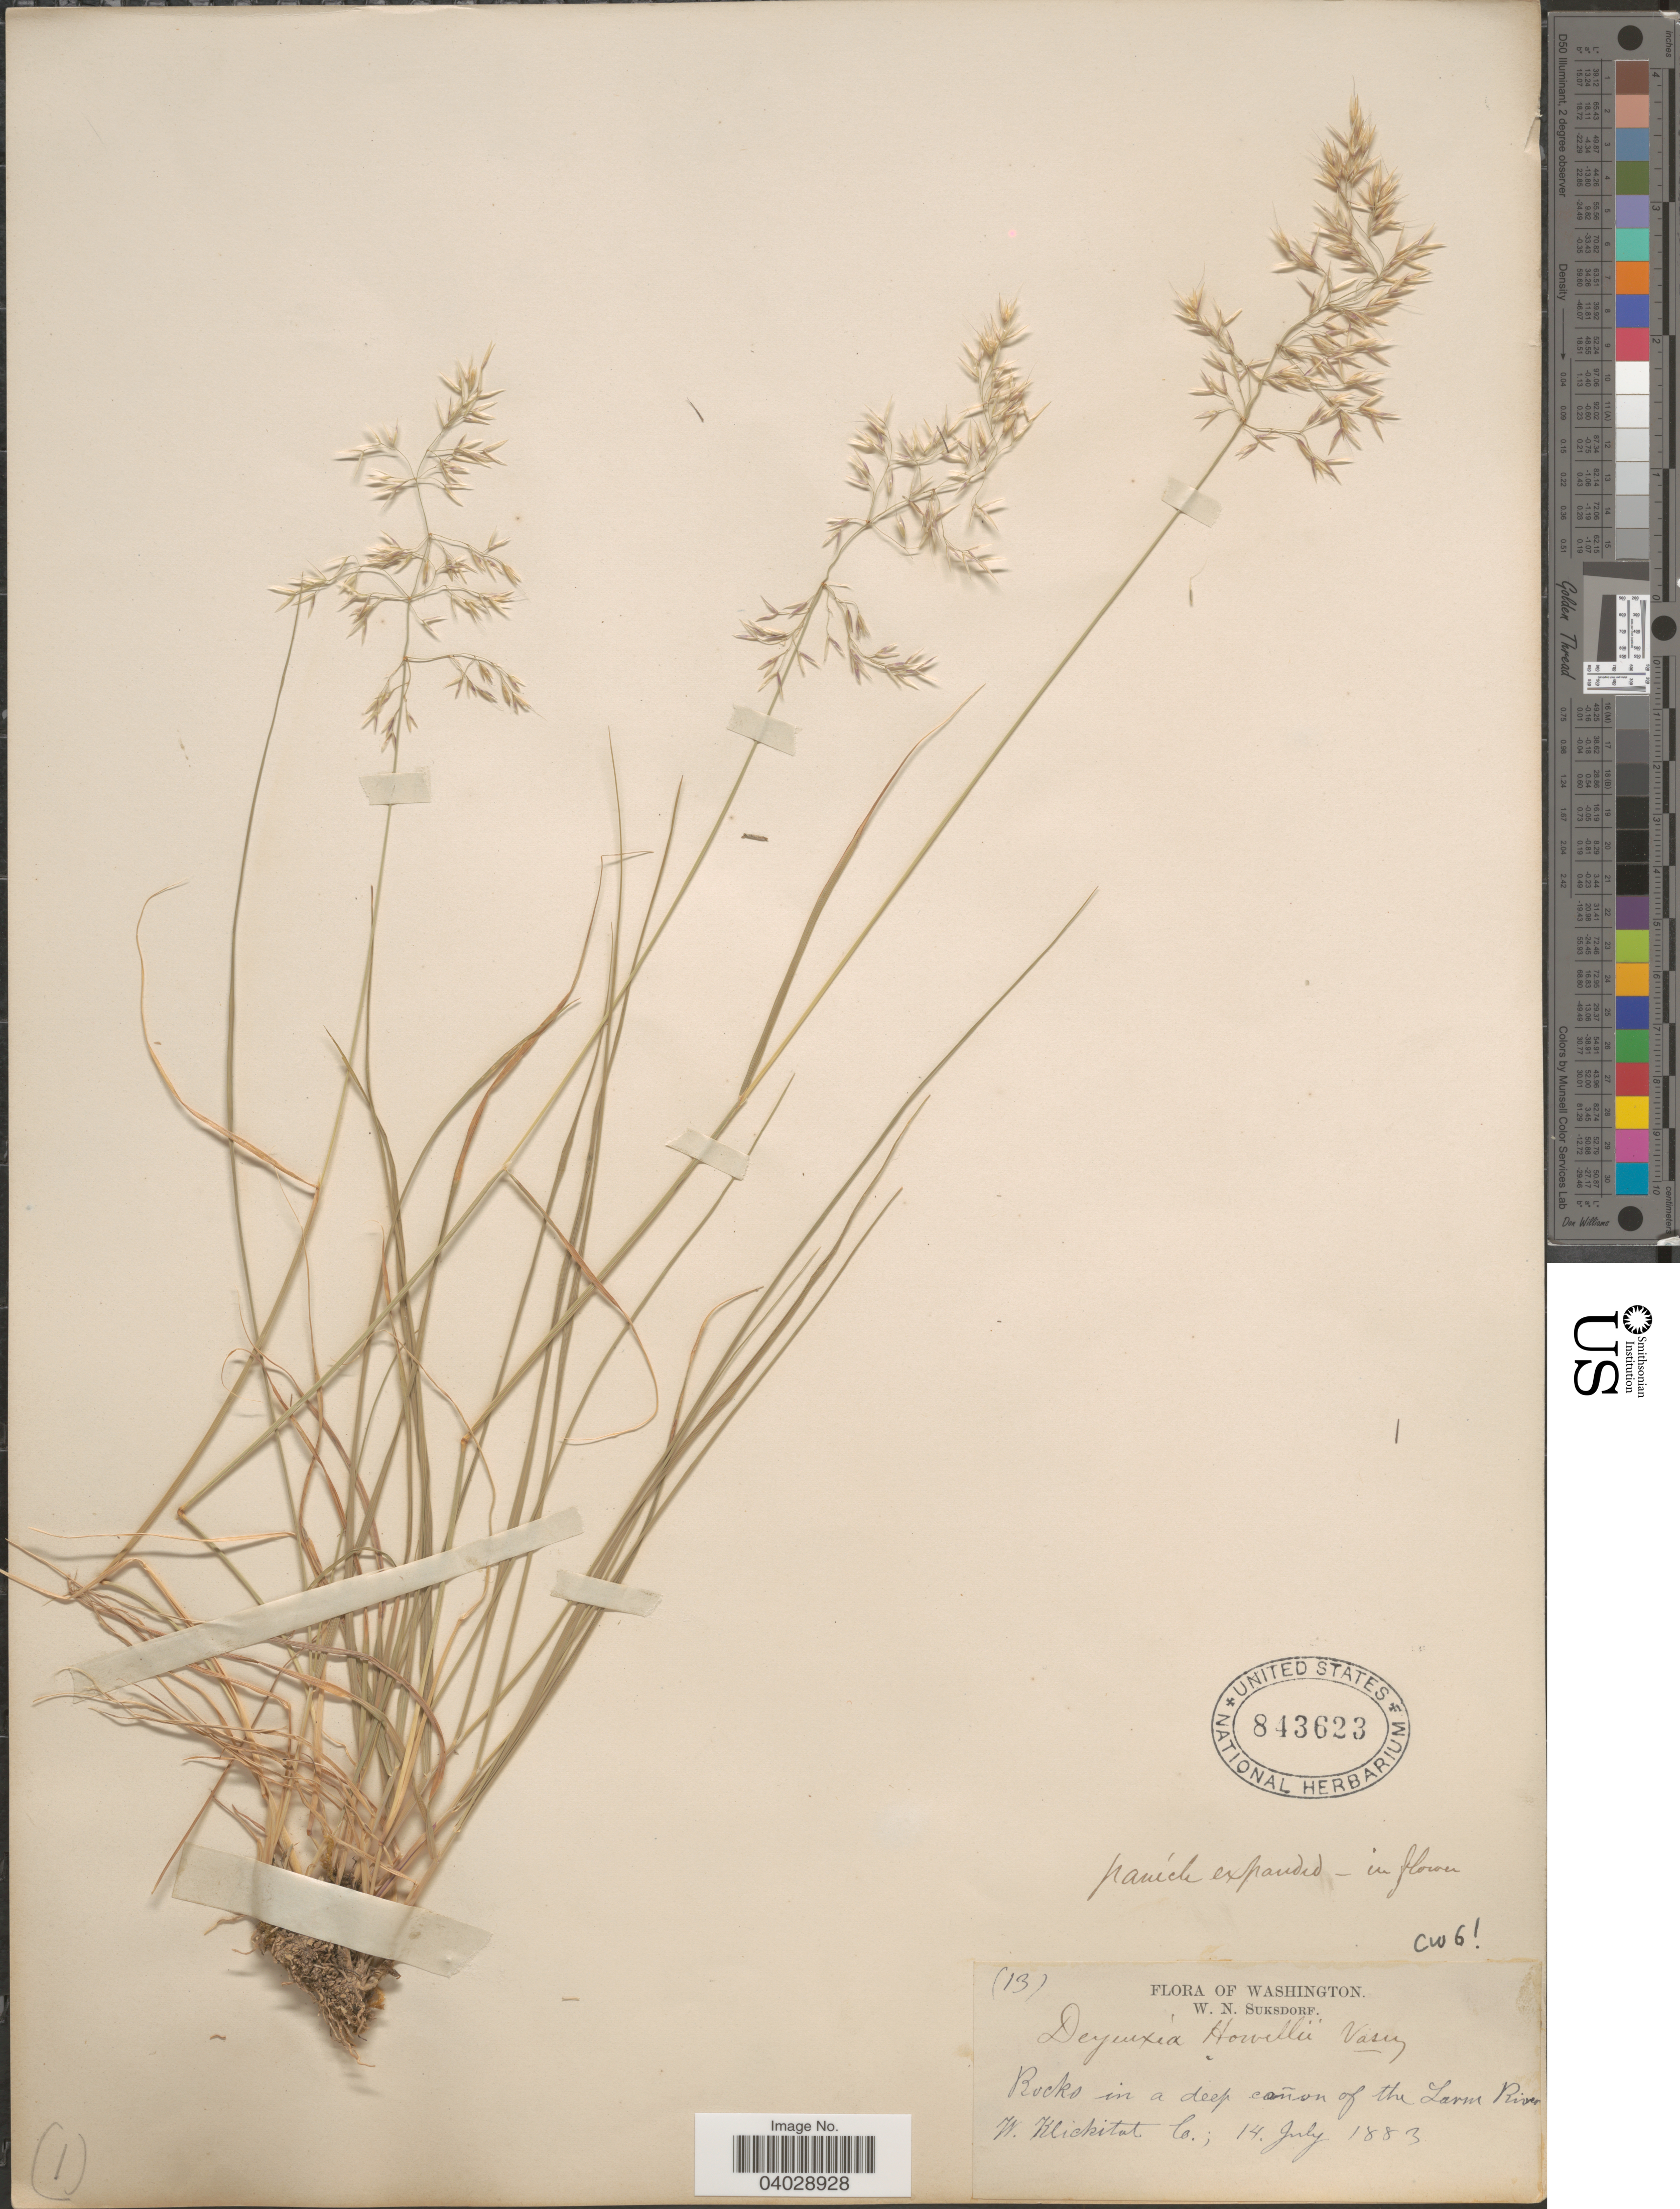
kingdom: Plantae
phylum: Tracheophyta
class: Liliopsida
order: Poales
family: Poaceae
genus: Calamagrostis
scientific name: Calamagrostis howellii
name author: Vasey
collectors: W. N. Suksdorf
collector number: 13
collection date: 1883-07-14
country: United States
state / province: Washington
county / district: Klickitat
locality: In a deep cañon of the Larm River. W. Klickitat Co.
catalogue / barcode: US 843623